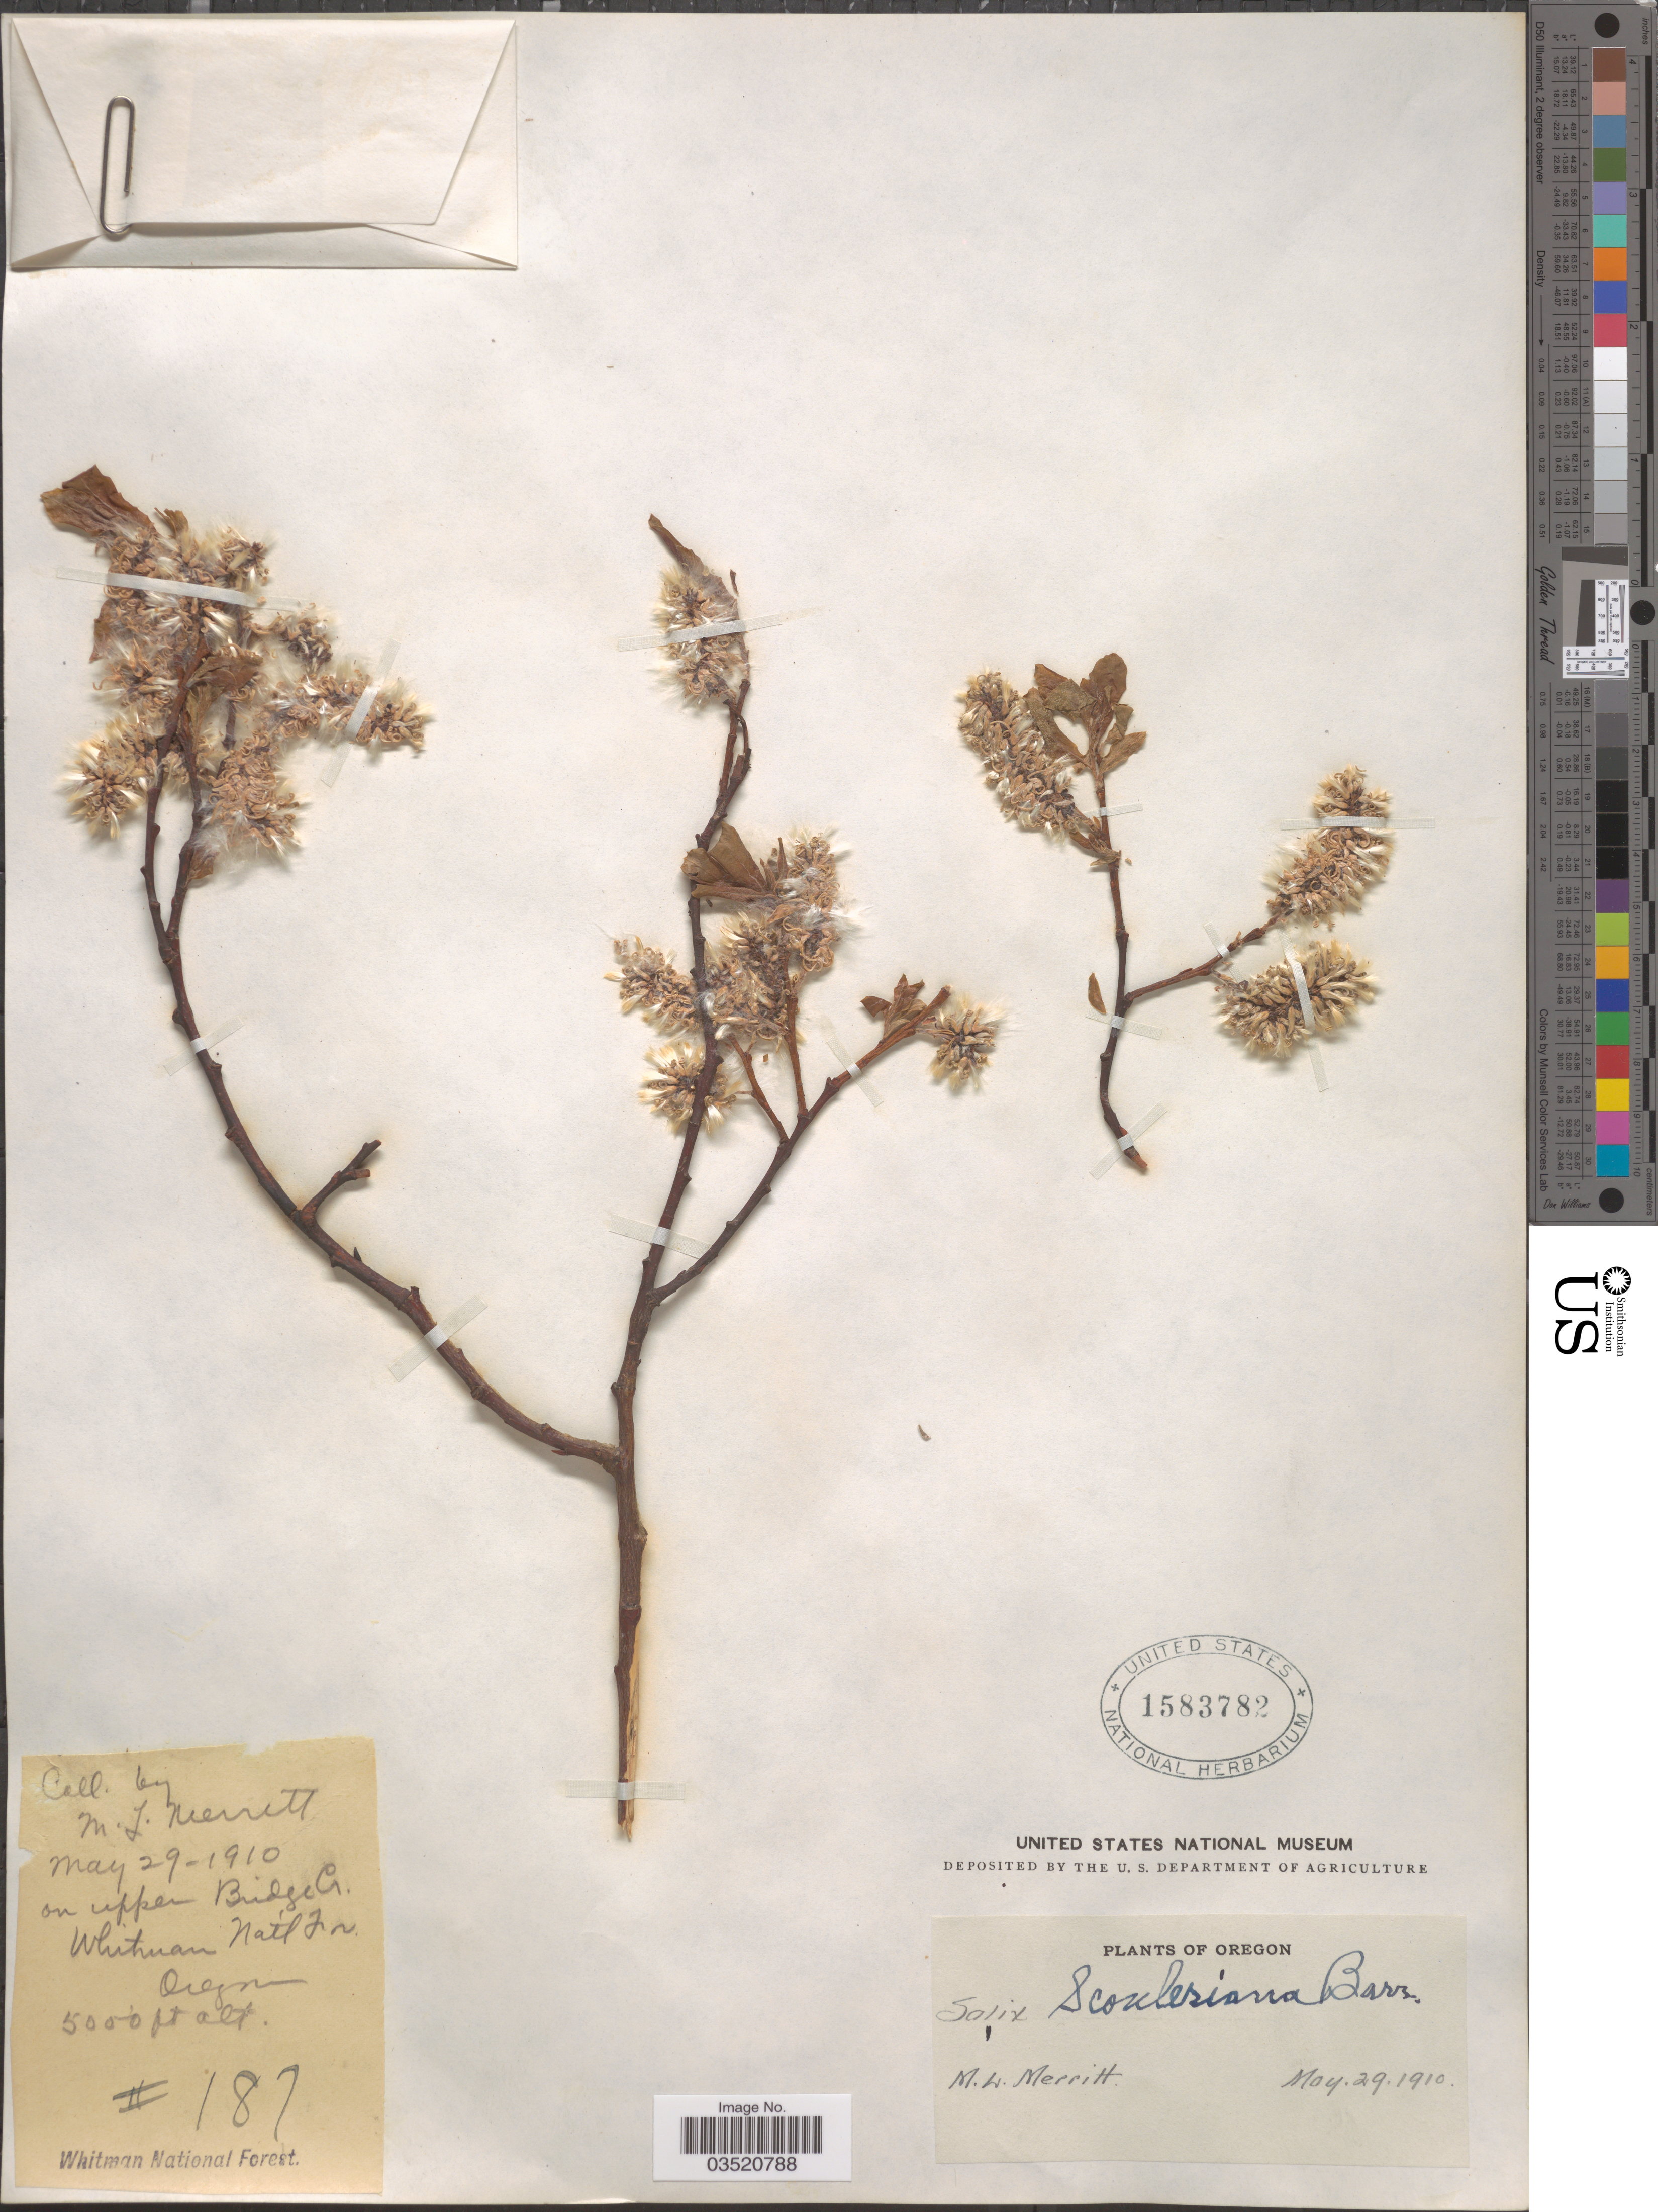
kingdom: Plantae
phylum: Tracheophyta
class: Magnoliopsida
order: Malpighiales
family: Salicaceae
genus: Salix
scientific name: Salix scouleriana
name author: Barratt ex Hook.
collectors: M. L. Merritt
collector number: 187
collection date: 1910-05-29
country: United States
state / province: Oregon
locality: Op upper Bridge Cr. Whitman National Forest.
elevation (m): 1524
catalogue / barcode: US 1583782